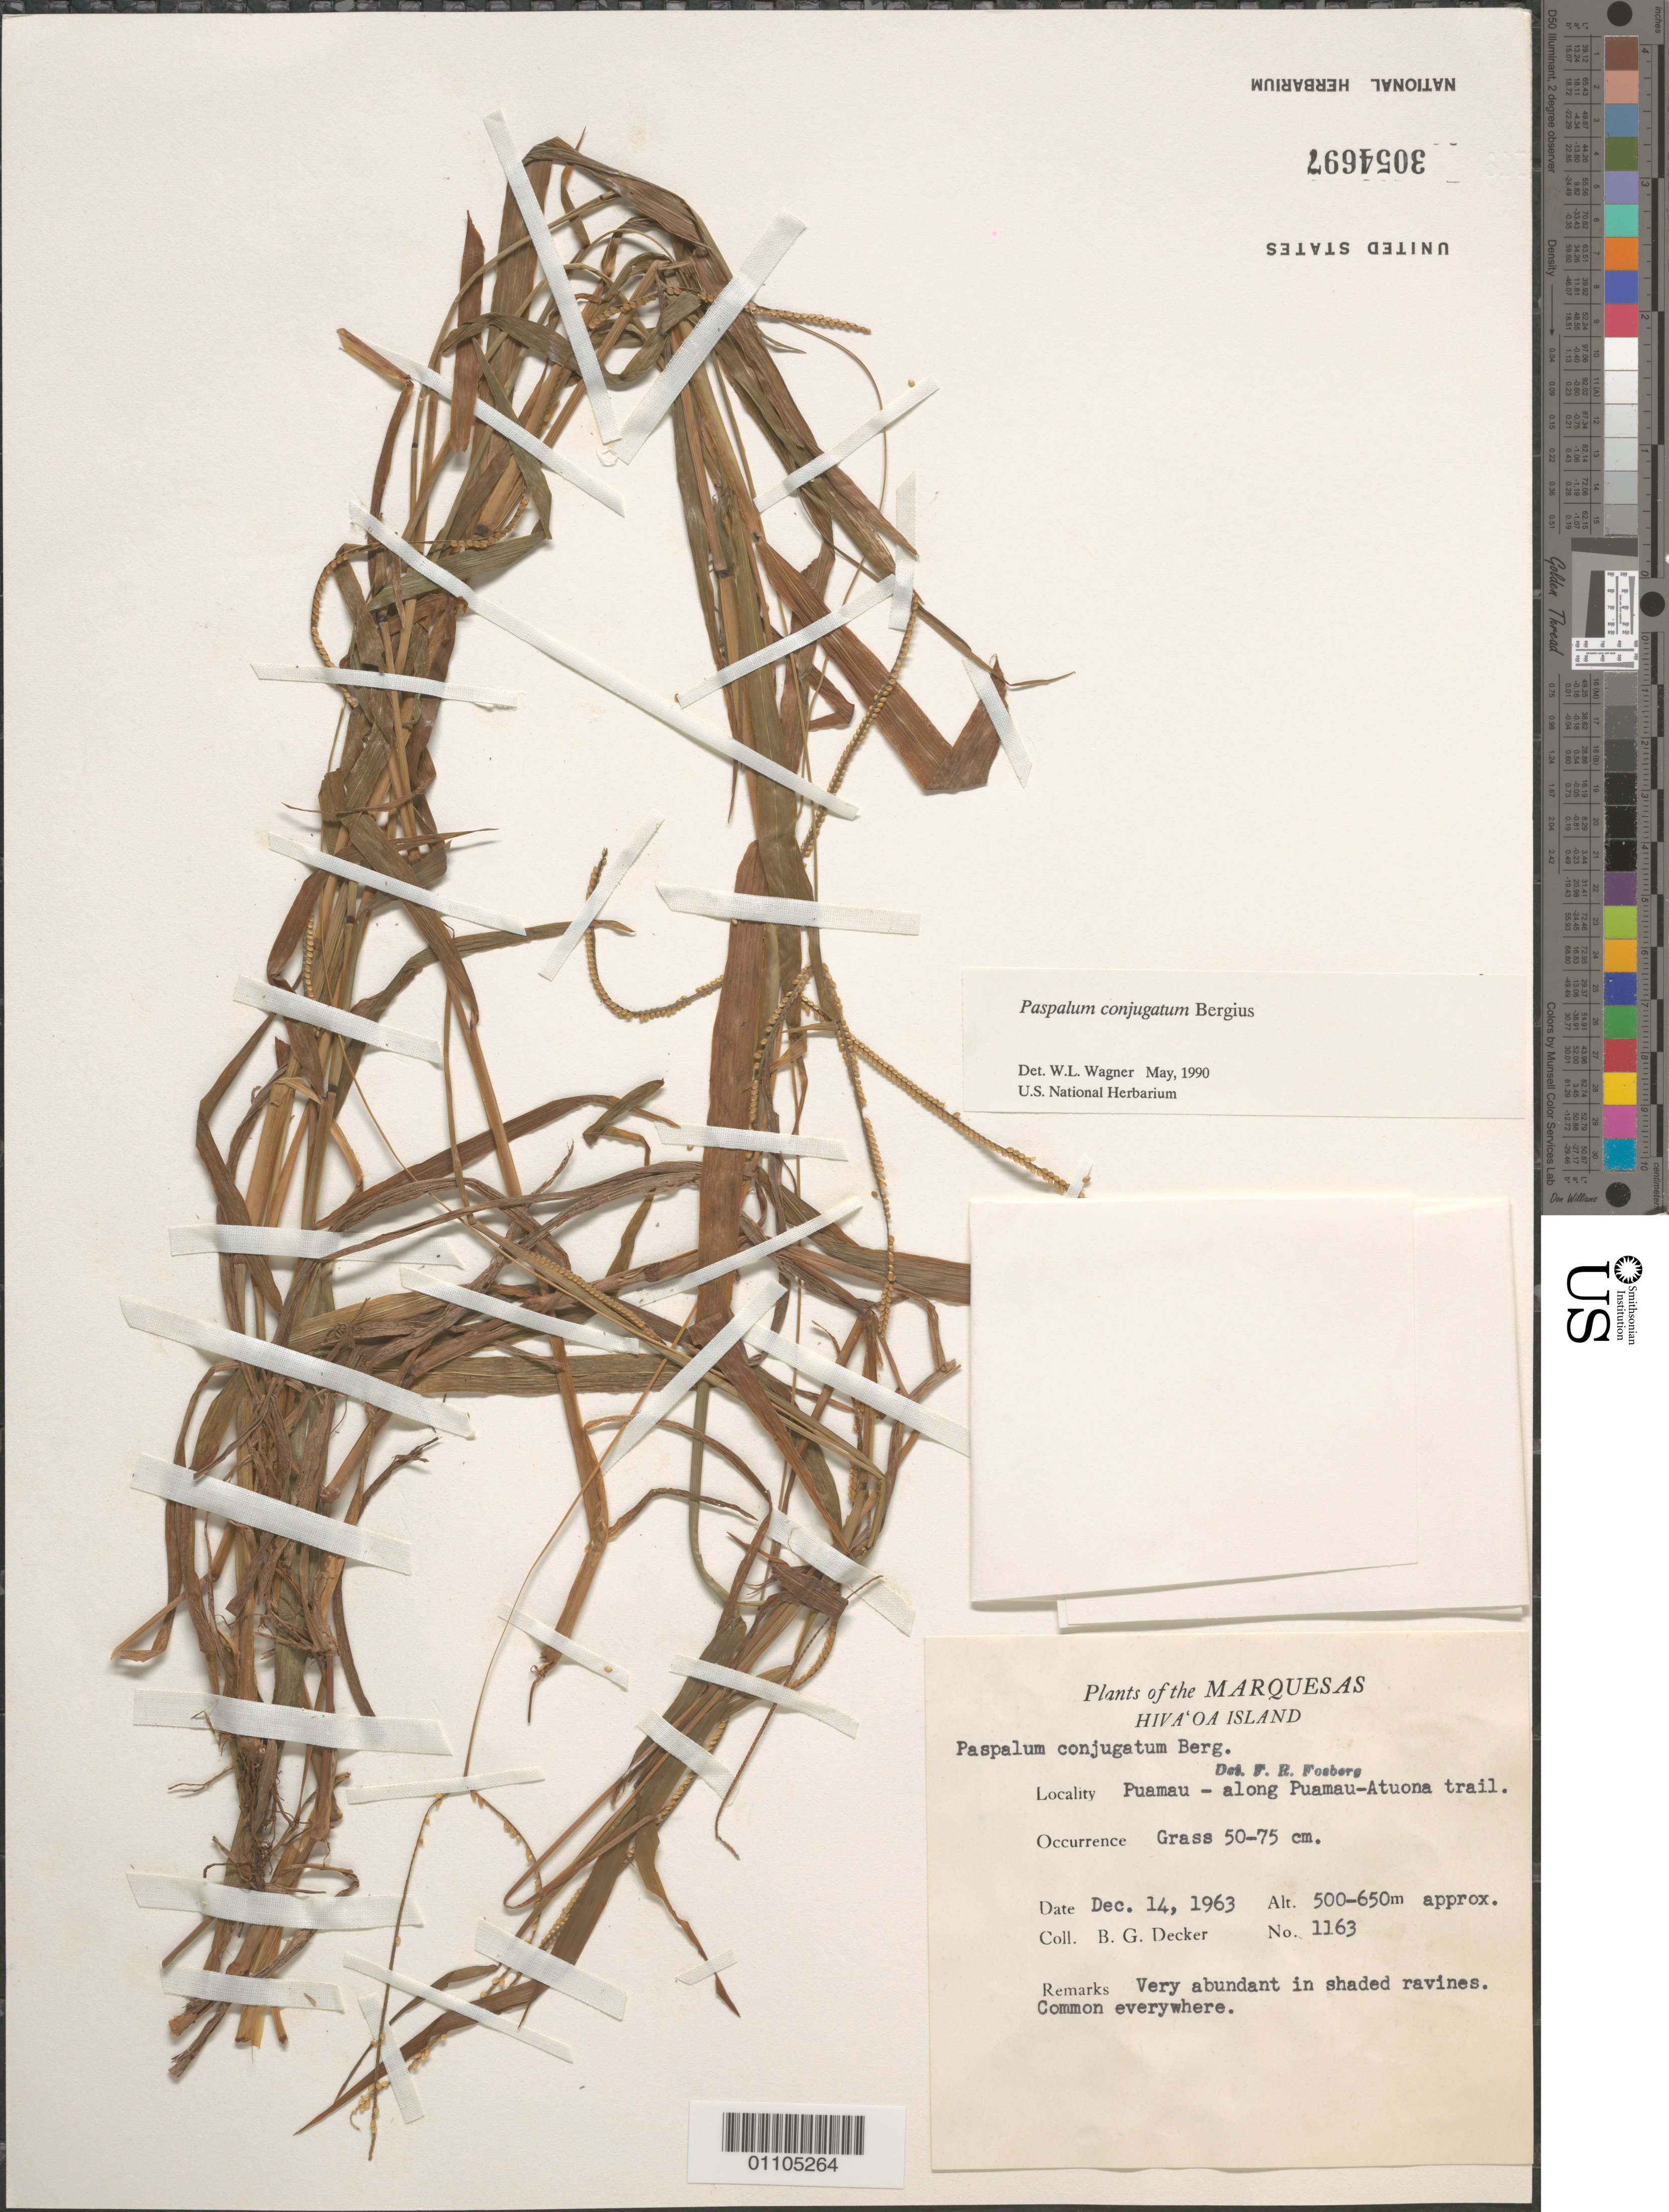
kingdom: Plantae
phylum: Tracheophyta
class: Liliopsida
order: Poales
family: Poaceae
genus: Paspalum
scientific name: Paspalum conjugatum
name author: P.J. Bergius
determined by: Wagner, W. L., (BOT), Smithsonian Institution - National Museum of Natural History (UNITED STATES)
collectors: B. G. Decker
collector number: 1163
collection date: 1963-12-14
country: French Polynesia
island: Hiva Oa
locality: Puamau, along Puamau-Atuona Trail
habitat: Shaded ravines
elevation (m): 500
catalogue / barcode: US 3054697